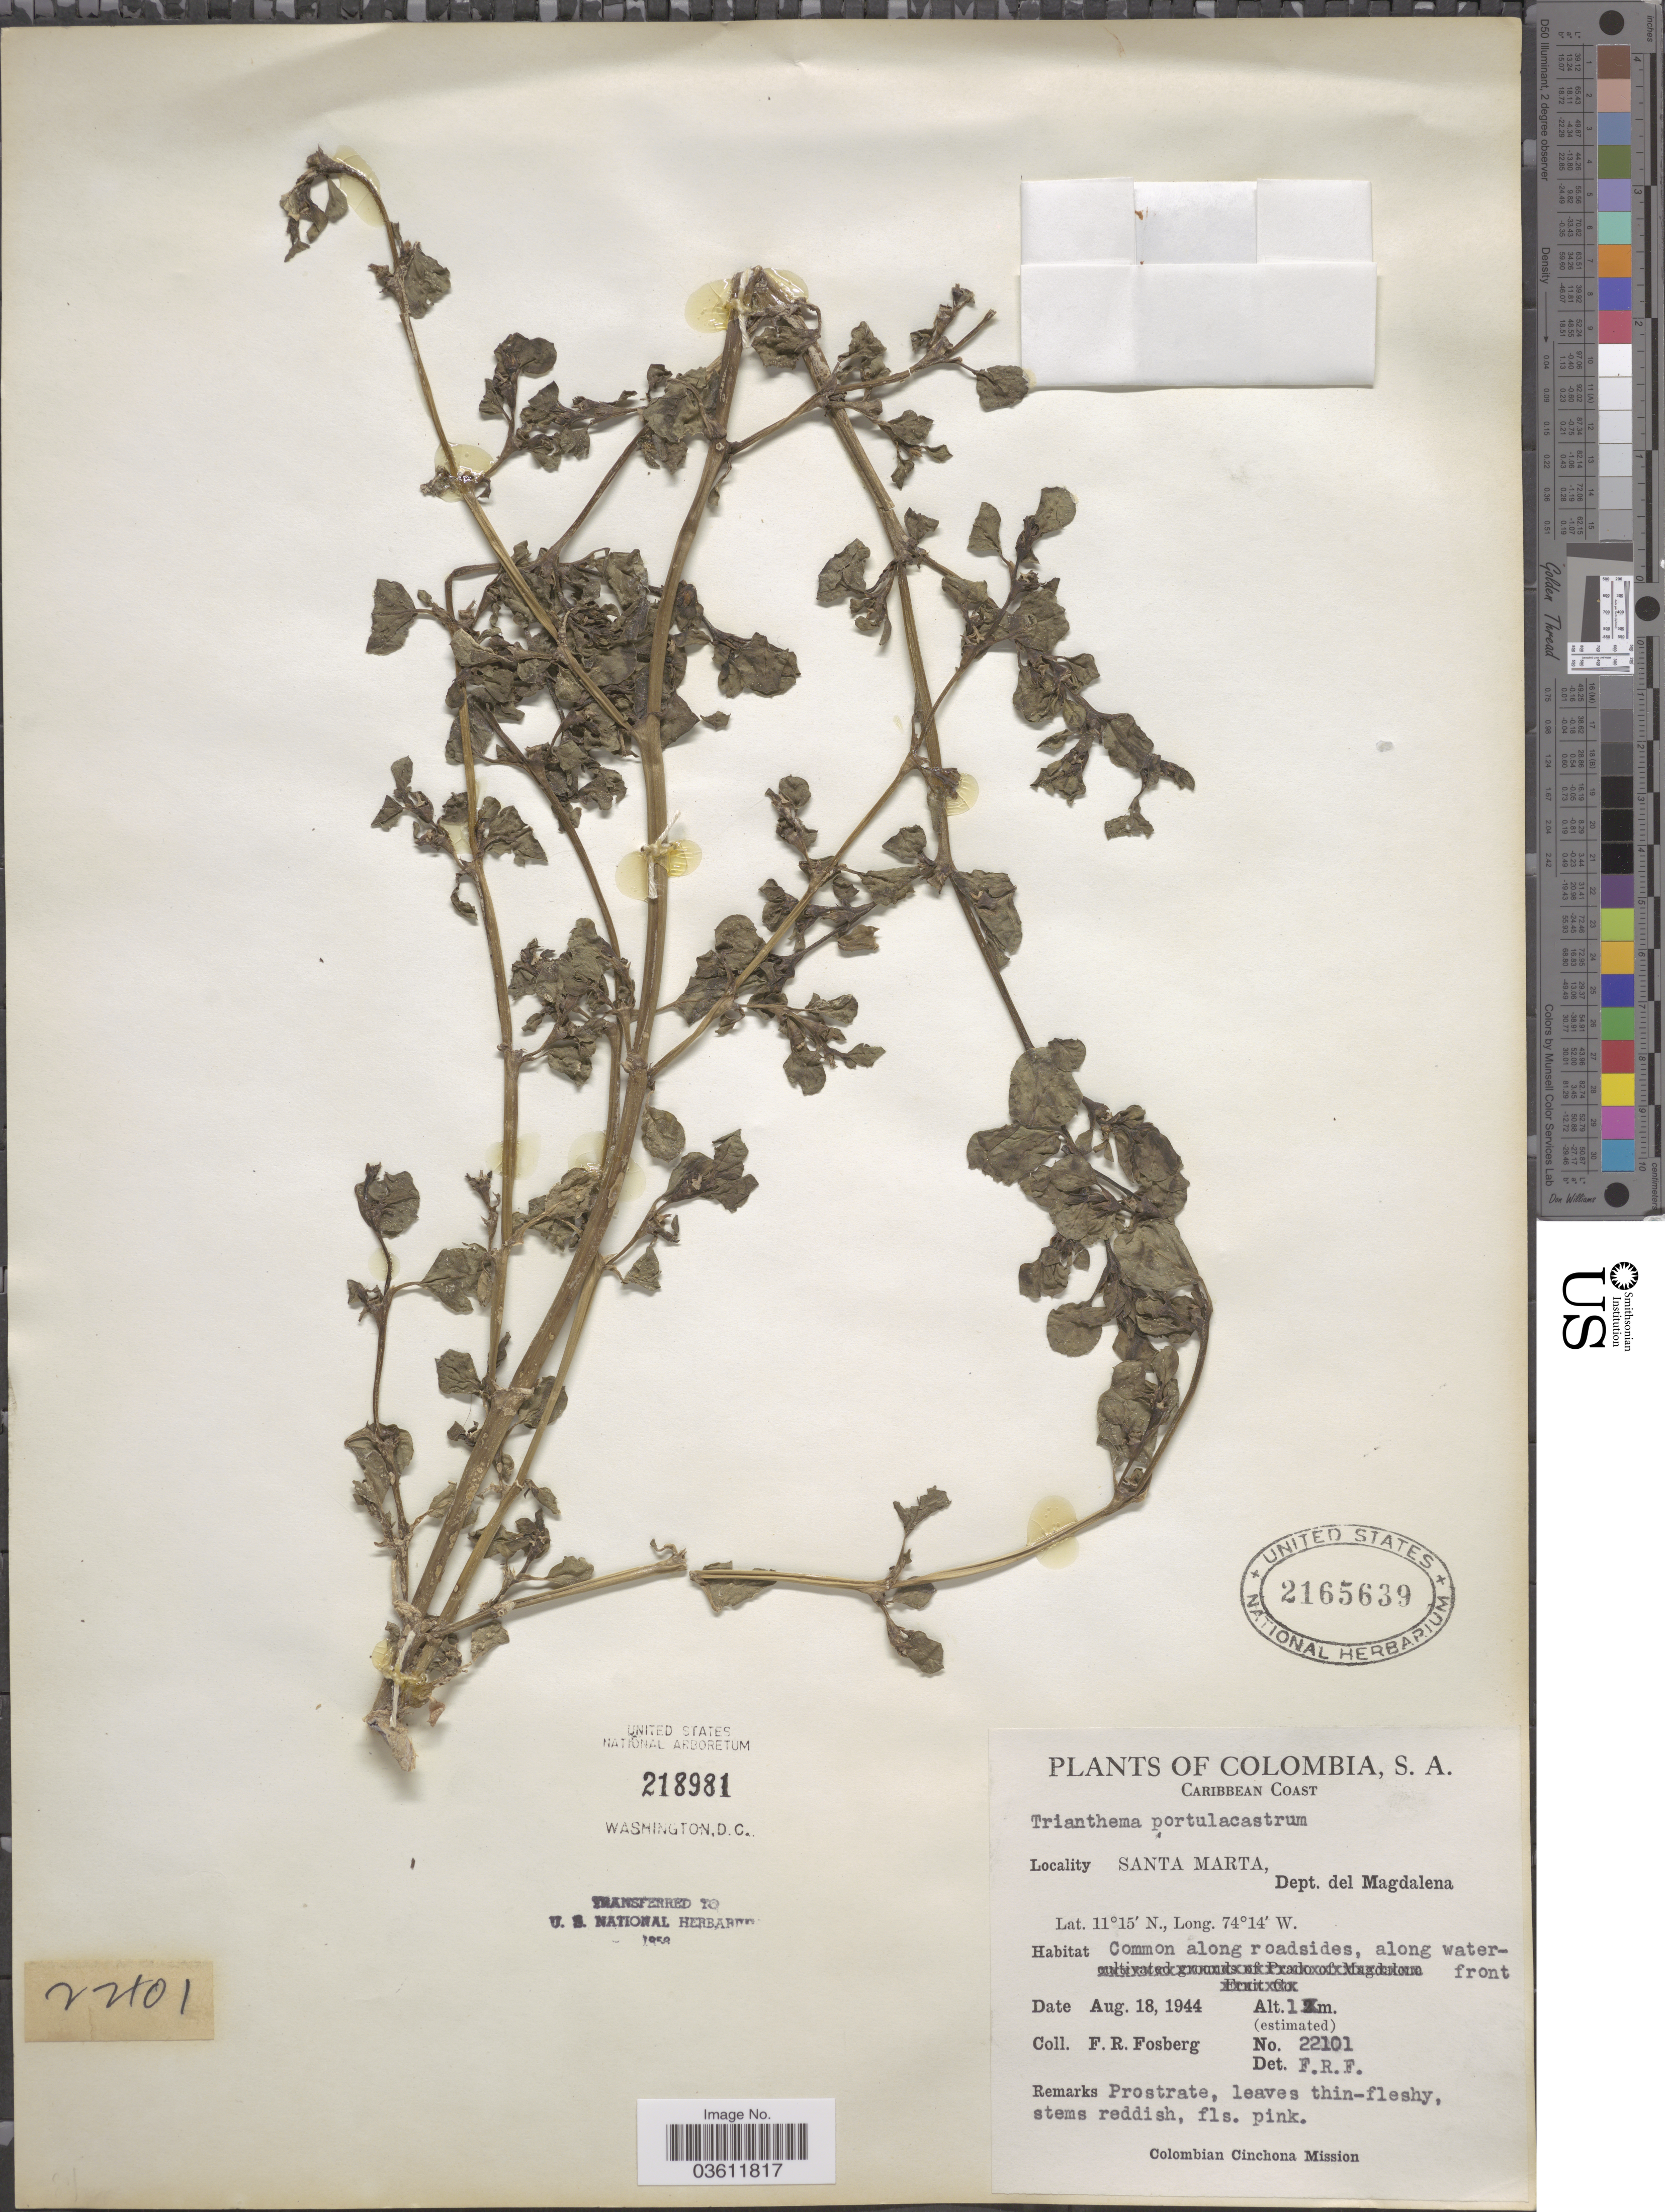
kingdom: Plantae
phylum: Tracheophyta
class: Magnoliopsida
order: Caryophyllales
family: Aizoaceae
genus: Trianthema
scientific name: Trianthema portulacastrum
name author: L.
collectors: F. R. Fosberg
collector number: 22101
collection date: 1944-08-18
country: Colombia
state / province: Magdalena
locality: Caribbean Coast. Santa Marta, Dept. del Magdalena.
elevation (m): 1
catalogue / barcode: US 2165639